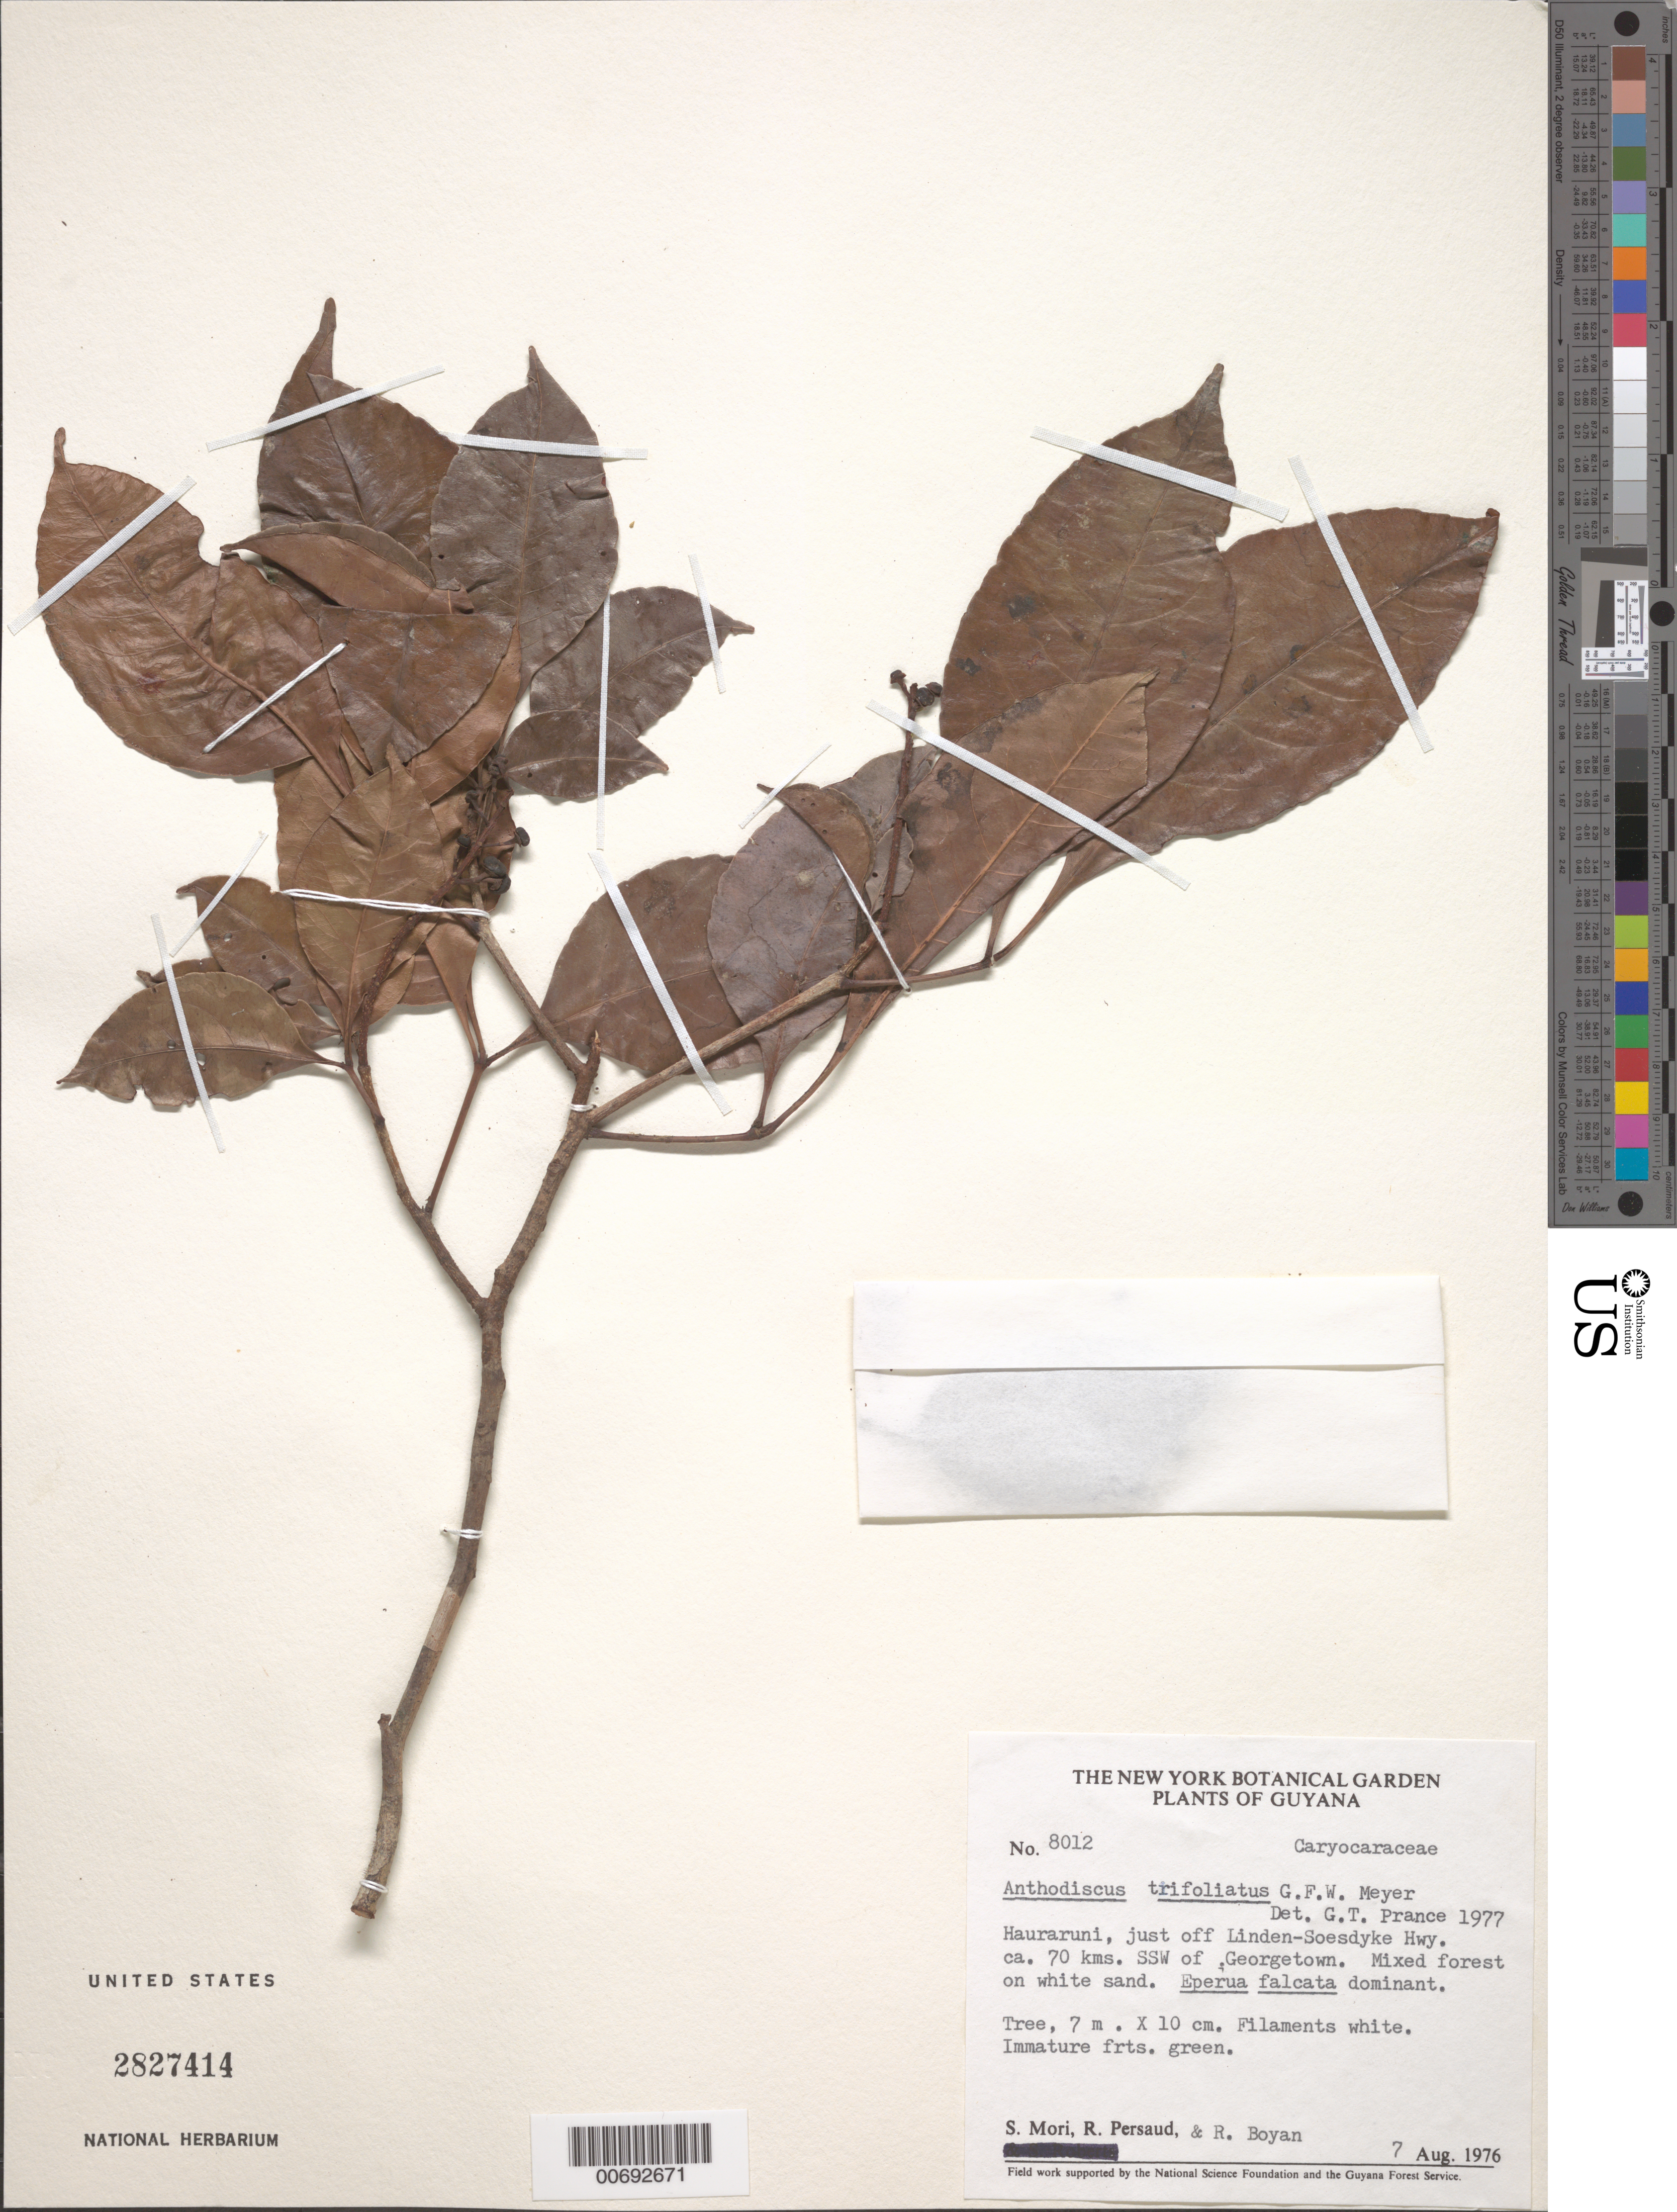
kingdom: Plantae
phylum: Tracheophyta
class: Magnoliopsida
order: Malpighiales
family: Caryocaraceae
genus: Anthodiscus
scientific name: Anthodiscus trifoliatus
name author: G. Mey.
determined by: Prance, G. T.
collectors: S. Mori, R. Persaud & R. Boyan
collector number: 8012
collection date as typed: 7-Aug-76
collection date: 1976-08-07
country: Guyana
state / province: Demerara-Mahaica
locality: Hauraruni, on Linden-Soesdyke Hwy., 70 km SSW of Georgetown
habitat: Mixed forest on white sand; Eperua falcata dominant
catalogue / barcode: US 2827414